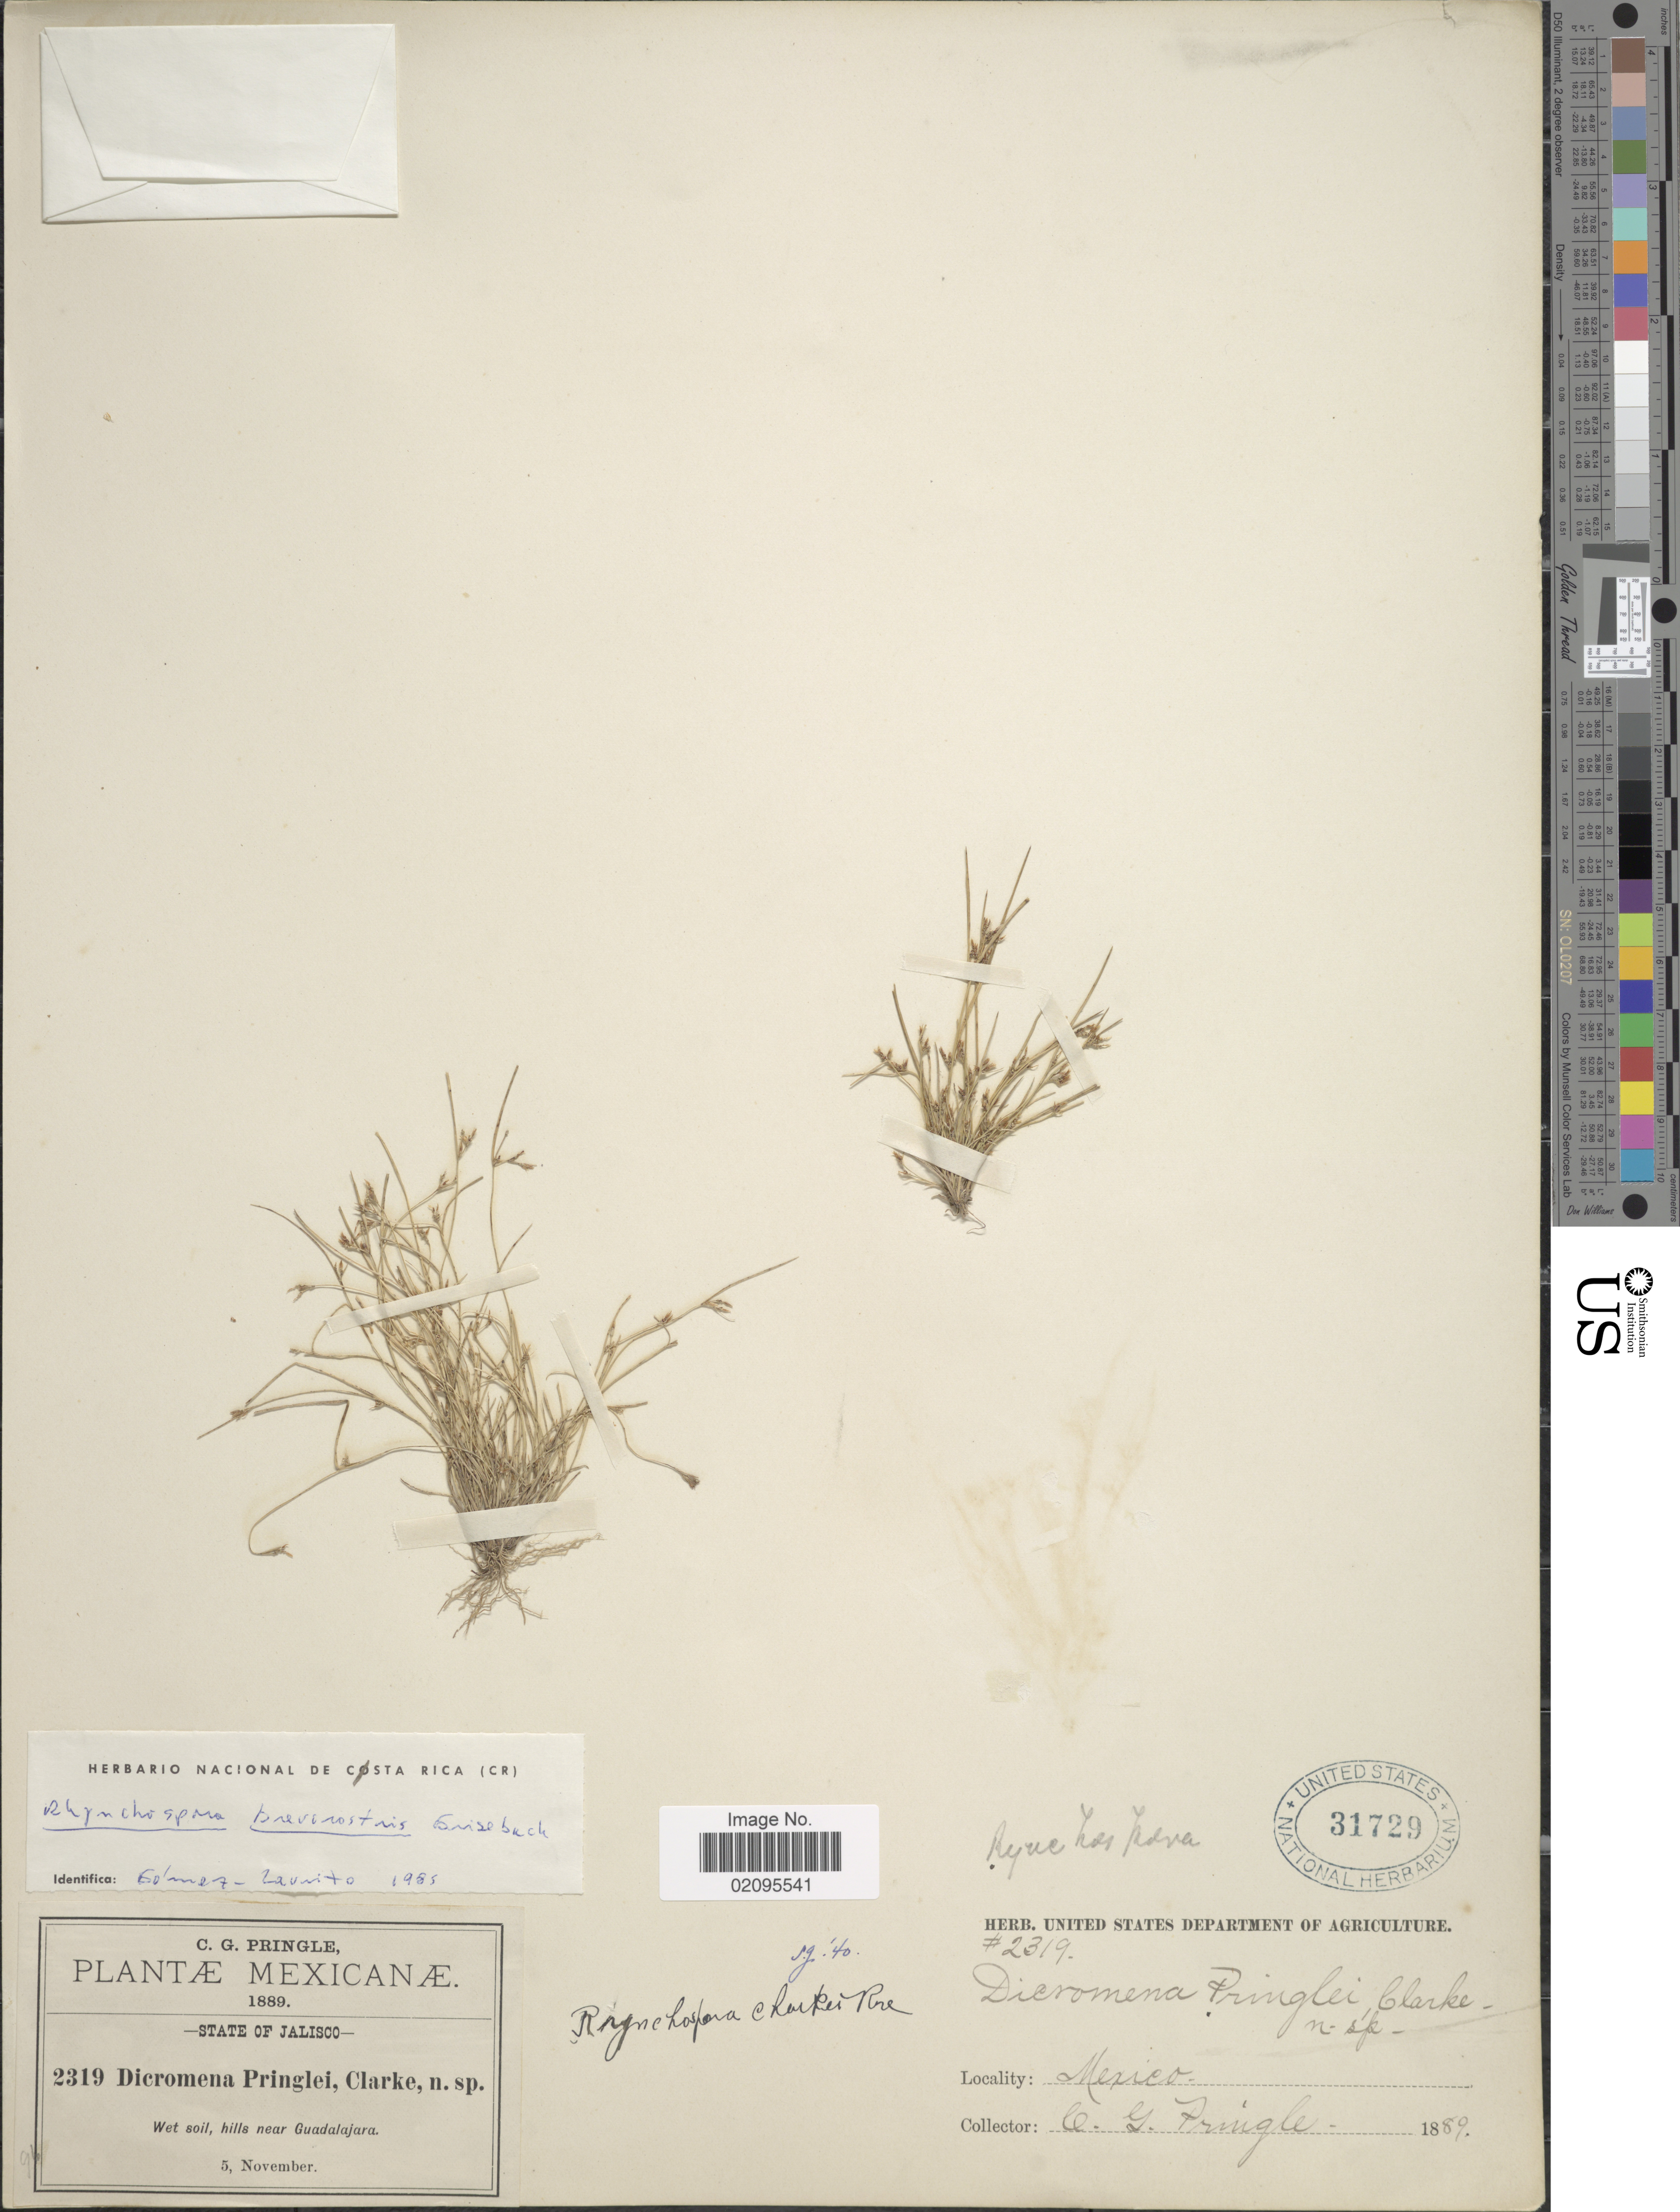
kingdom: Plantae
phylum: Tracheophyta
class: Liliopsida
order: Poales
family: Cyperaceae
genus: Rhynchospora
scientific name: Rhynchospora brevirostris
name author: Griseb.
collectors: C. G. Pringle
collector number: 2319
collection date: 1889-11-05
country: Mexico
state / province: Jalisco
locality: Hills near Guadalajara.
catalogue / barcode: US 31729